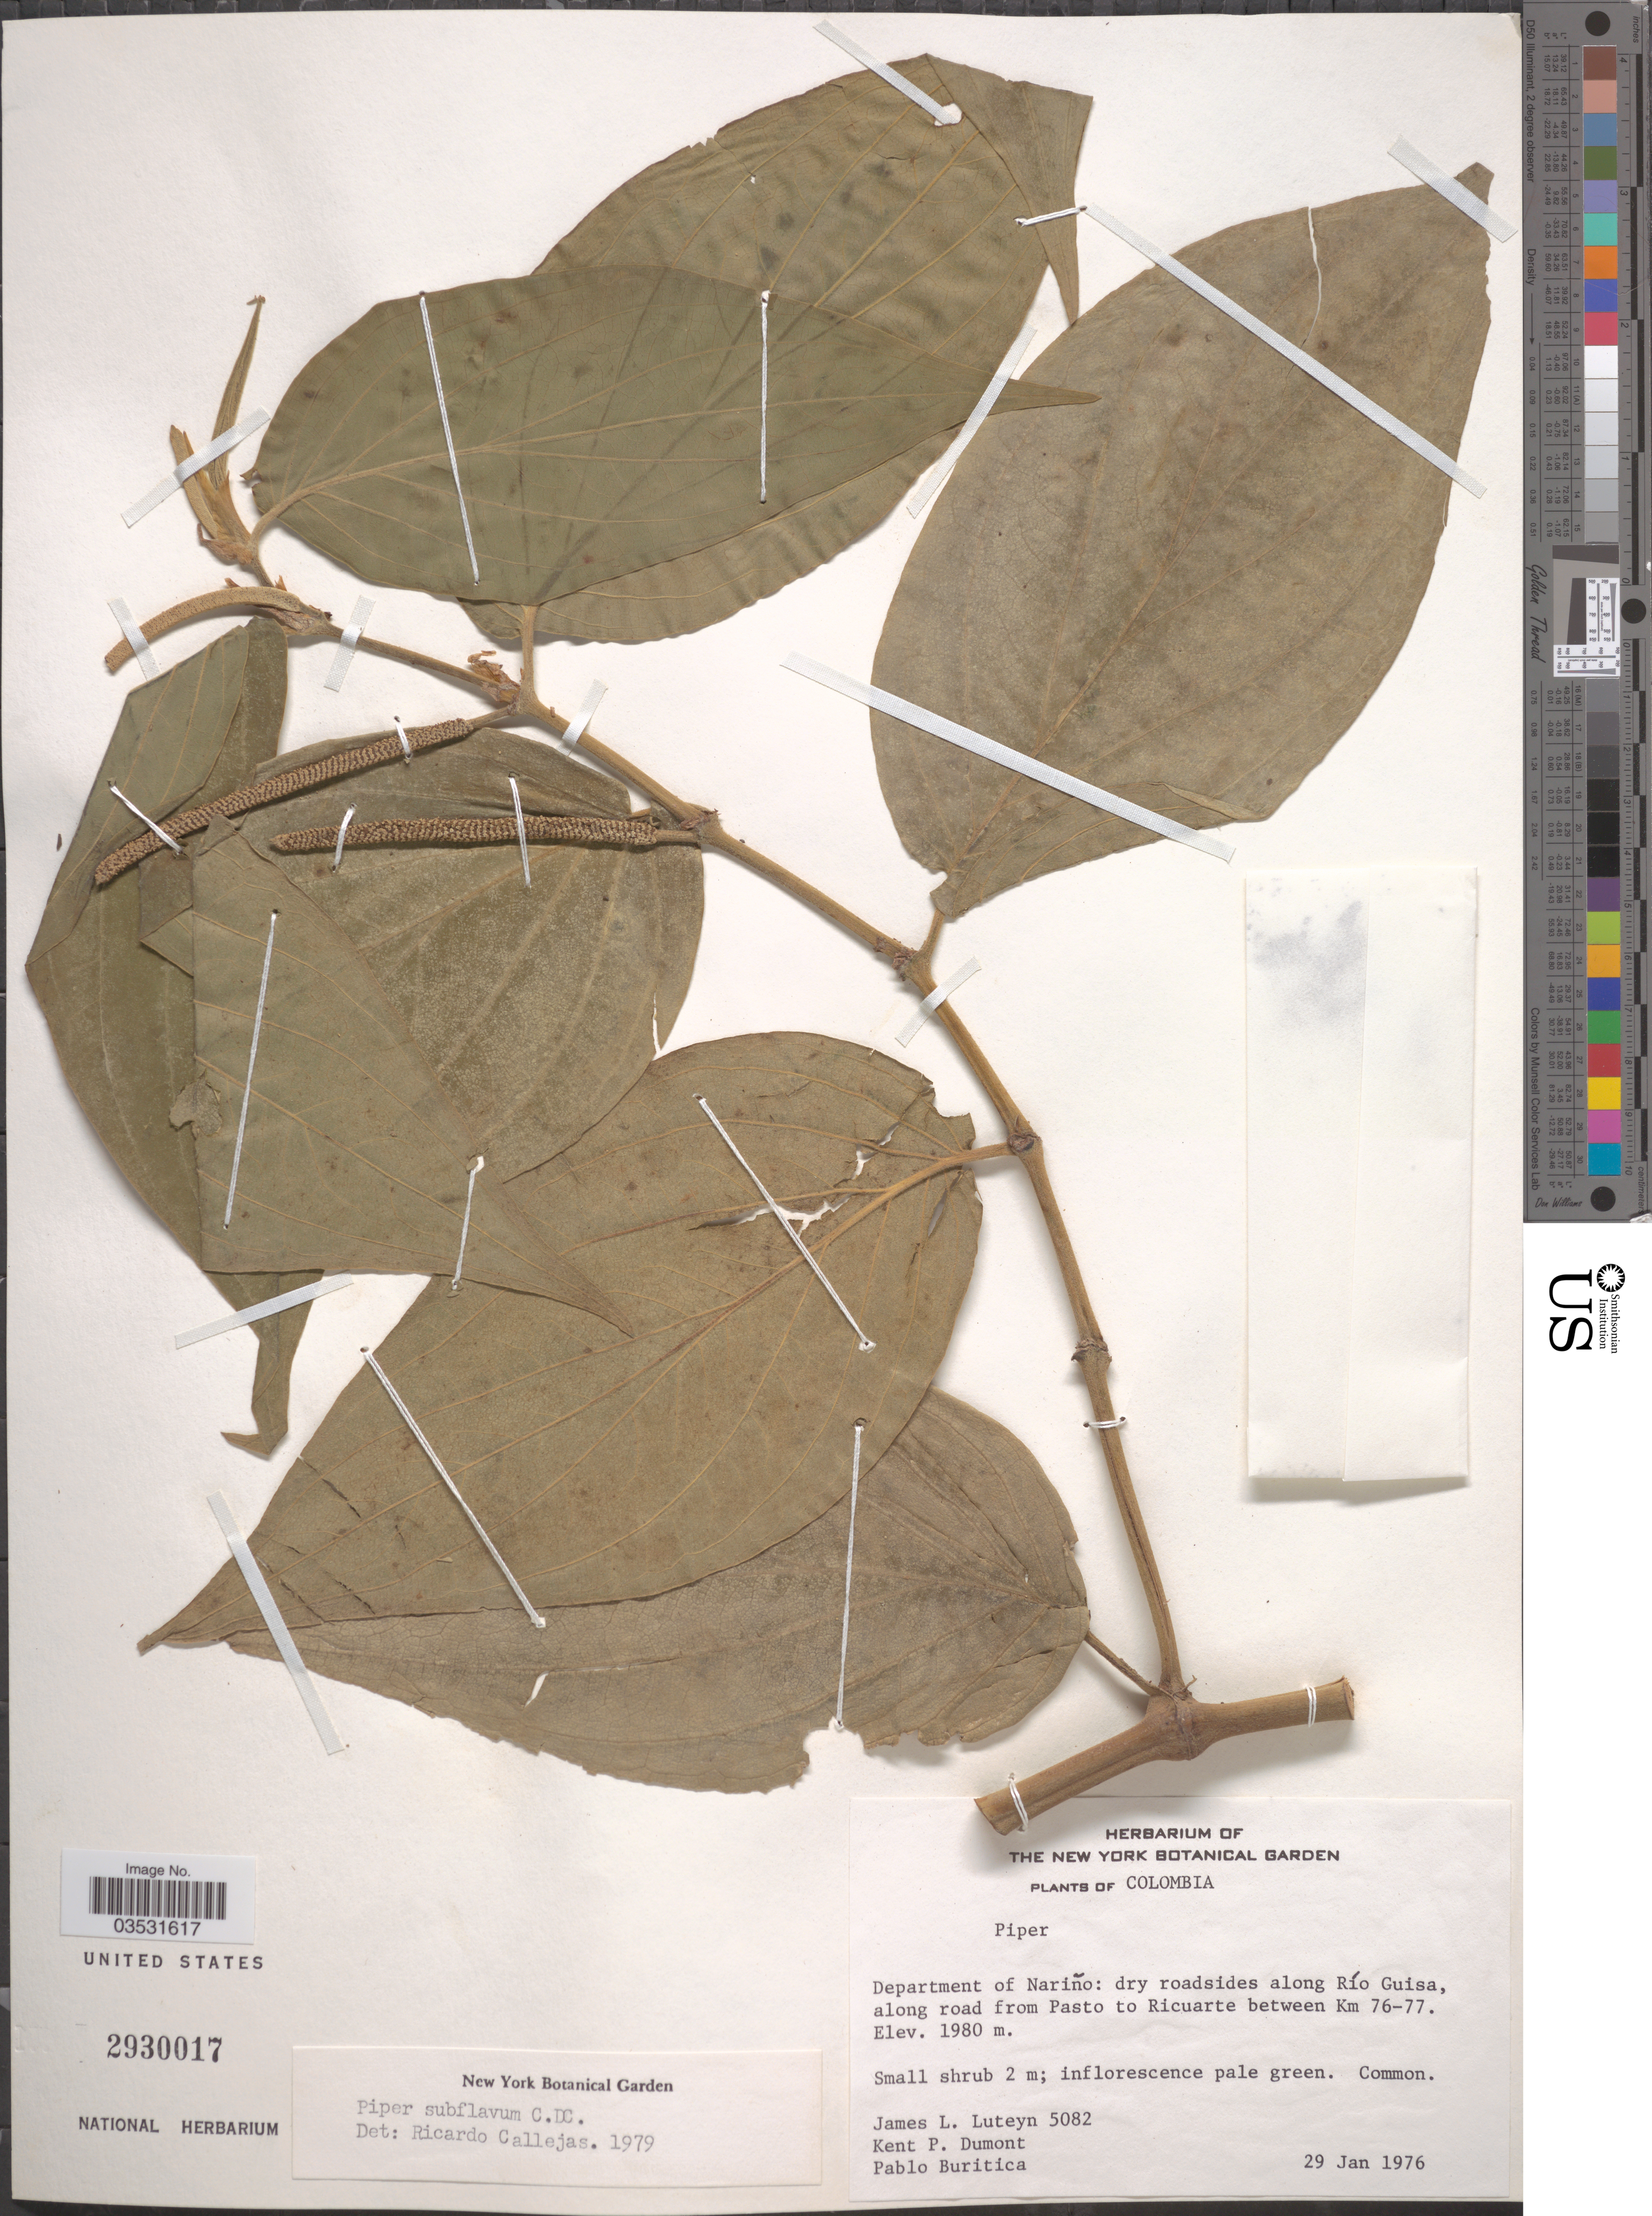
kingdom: Plantae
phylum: Tracheophyta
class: Magnoliopsida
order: Piperales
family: Piperaceae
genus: Piper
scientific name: Piper subflavum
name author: C. DC.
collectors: J. L. Luteyn, K. P. Dumont & P. Buritica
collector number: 5082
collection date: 1976-01-29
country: Colombia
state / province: Nariño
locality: Department of Nariño: dry roadsides along Río Guisa, along road from Pasto to Ricuarte between Km 76-77.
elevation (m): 1980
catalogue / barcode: US 2930017